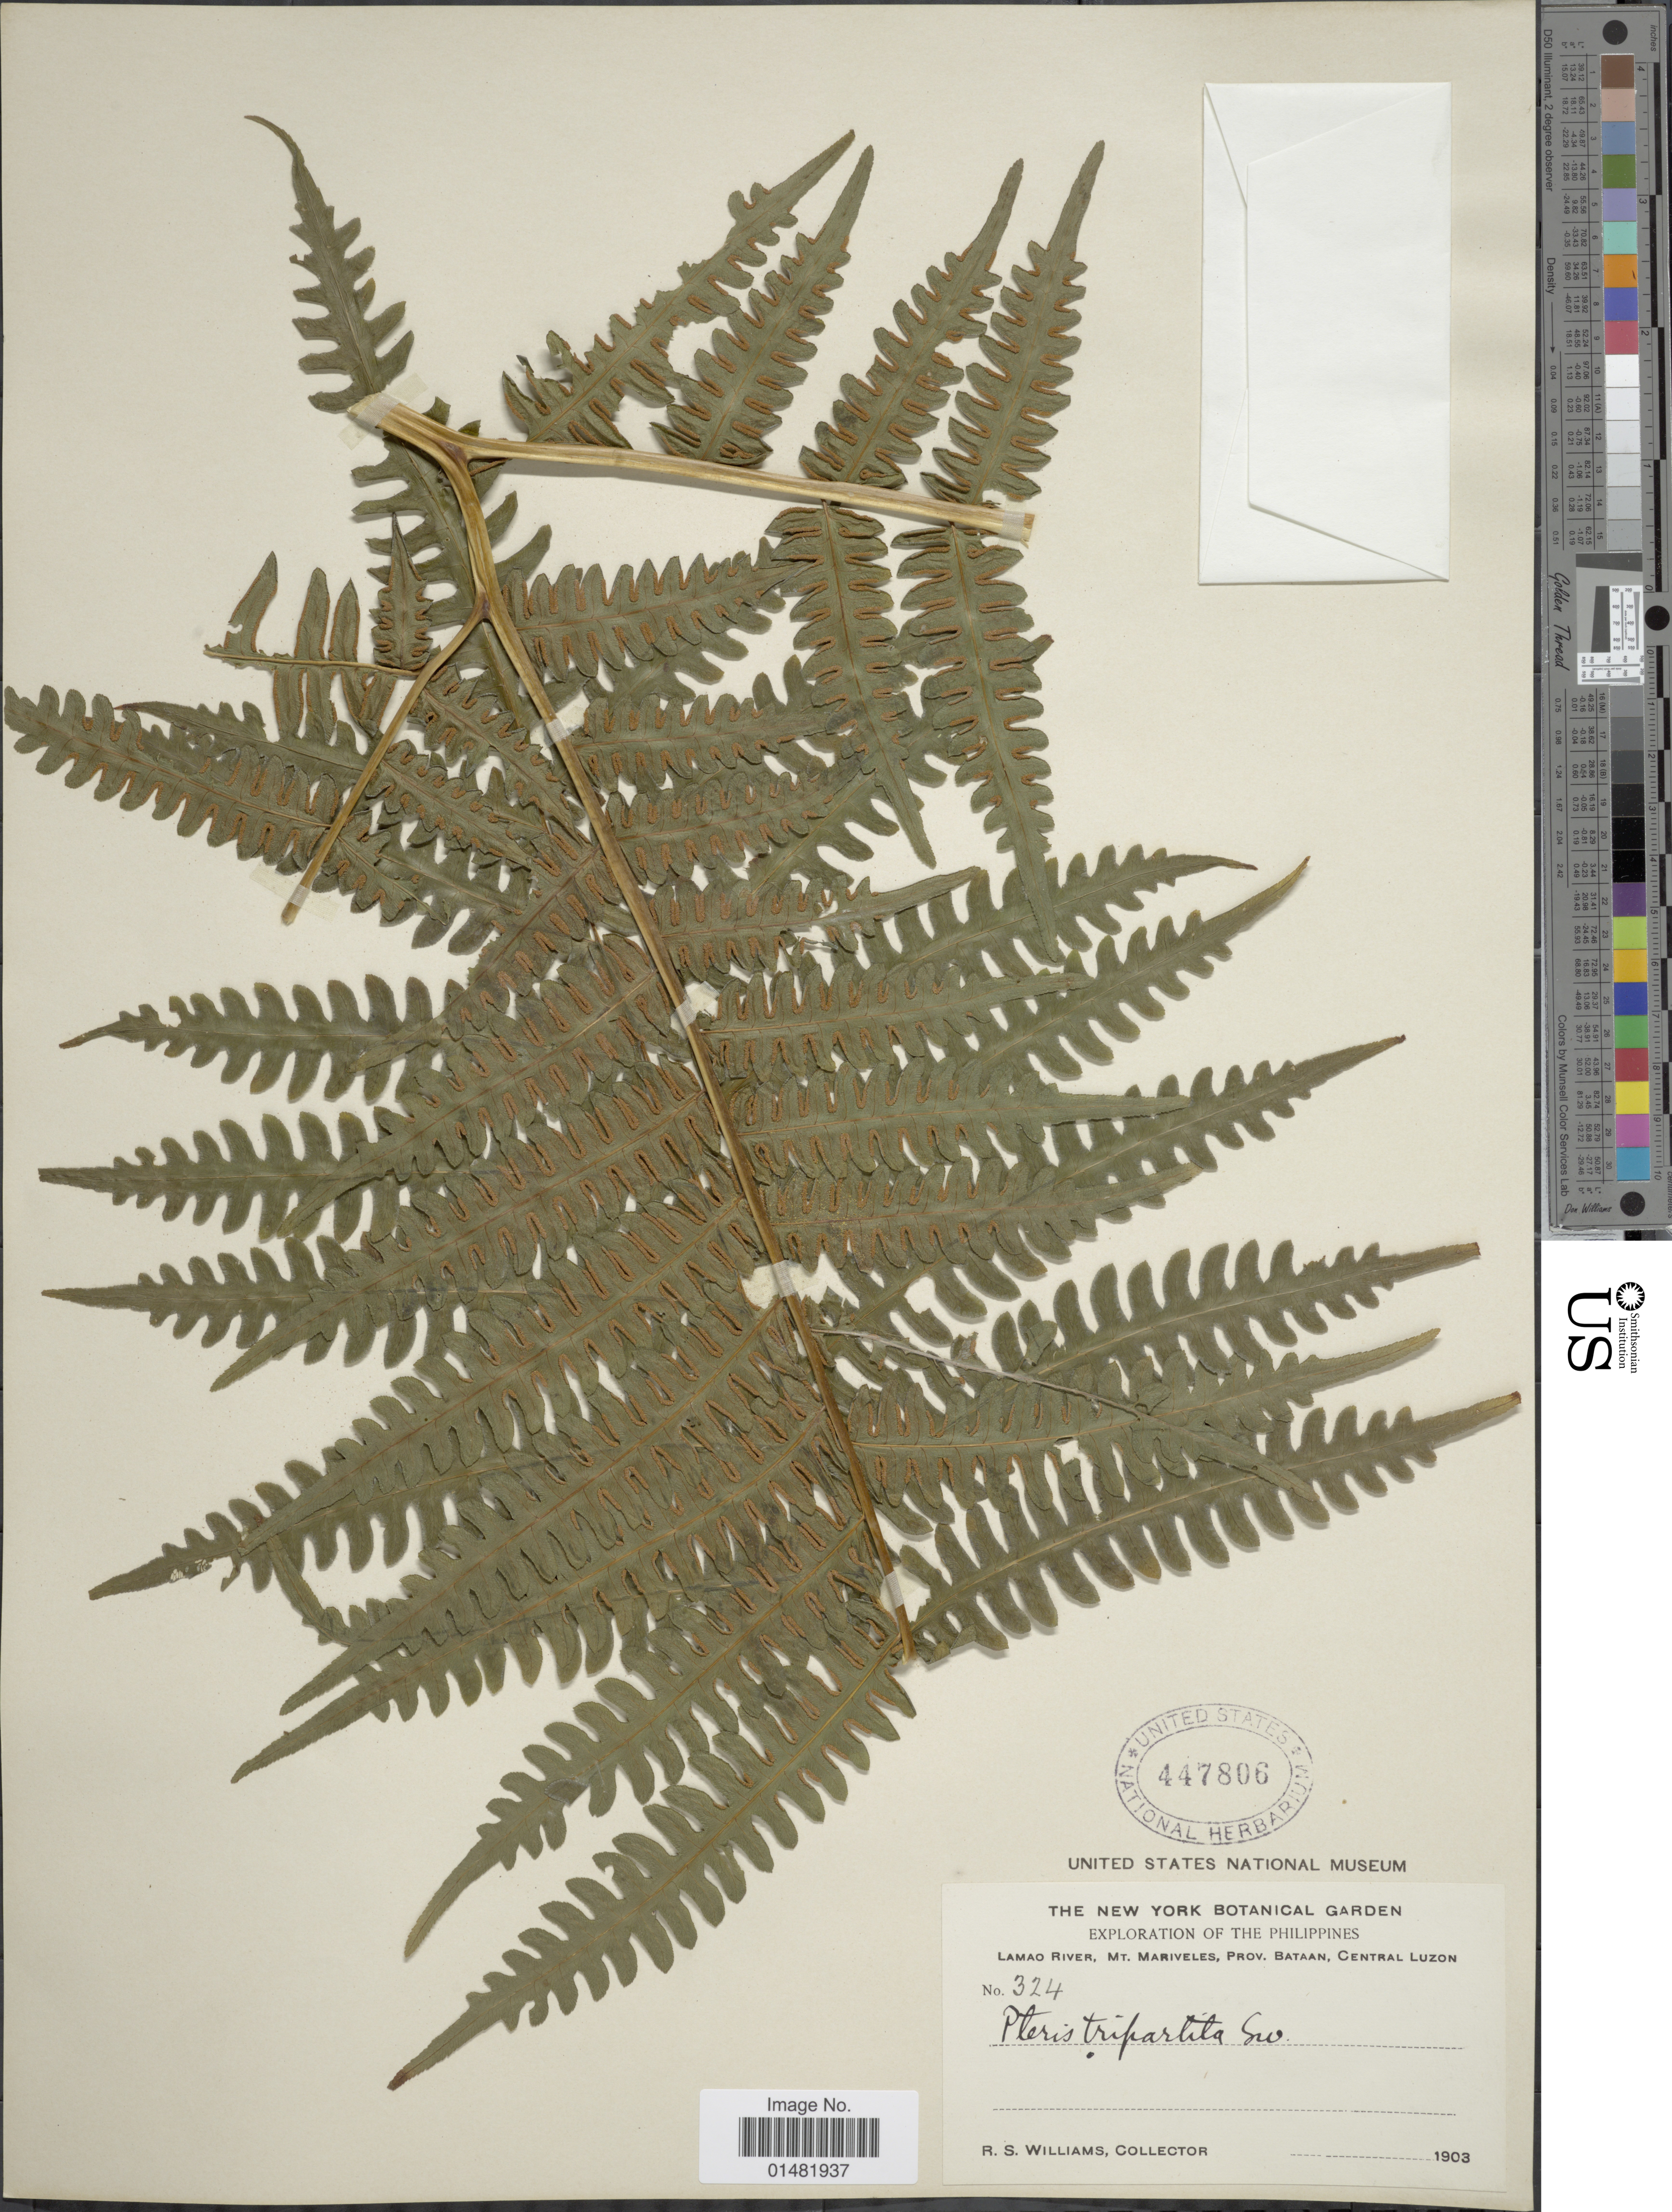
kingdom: Plantae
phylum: Tracheophyta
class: Polypodiopsida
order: Polypodiales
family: Pteridaceae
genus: Pteris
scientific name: Pteris tripartita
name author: Sw.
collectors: R. S. Williams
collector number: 324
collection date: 1903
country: Philippines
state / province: Central Luzon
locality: Lamao River, Mt. Mariveles, Prov. Bataan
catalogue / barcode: US 447806